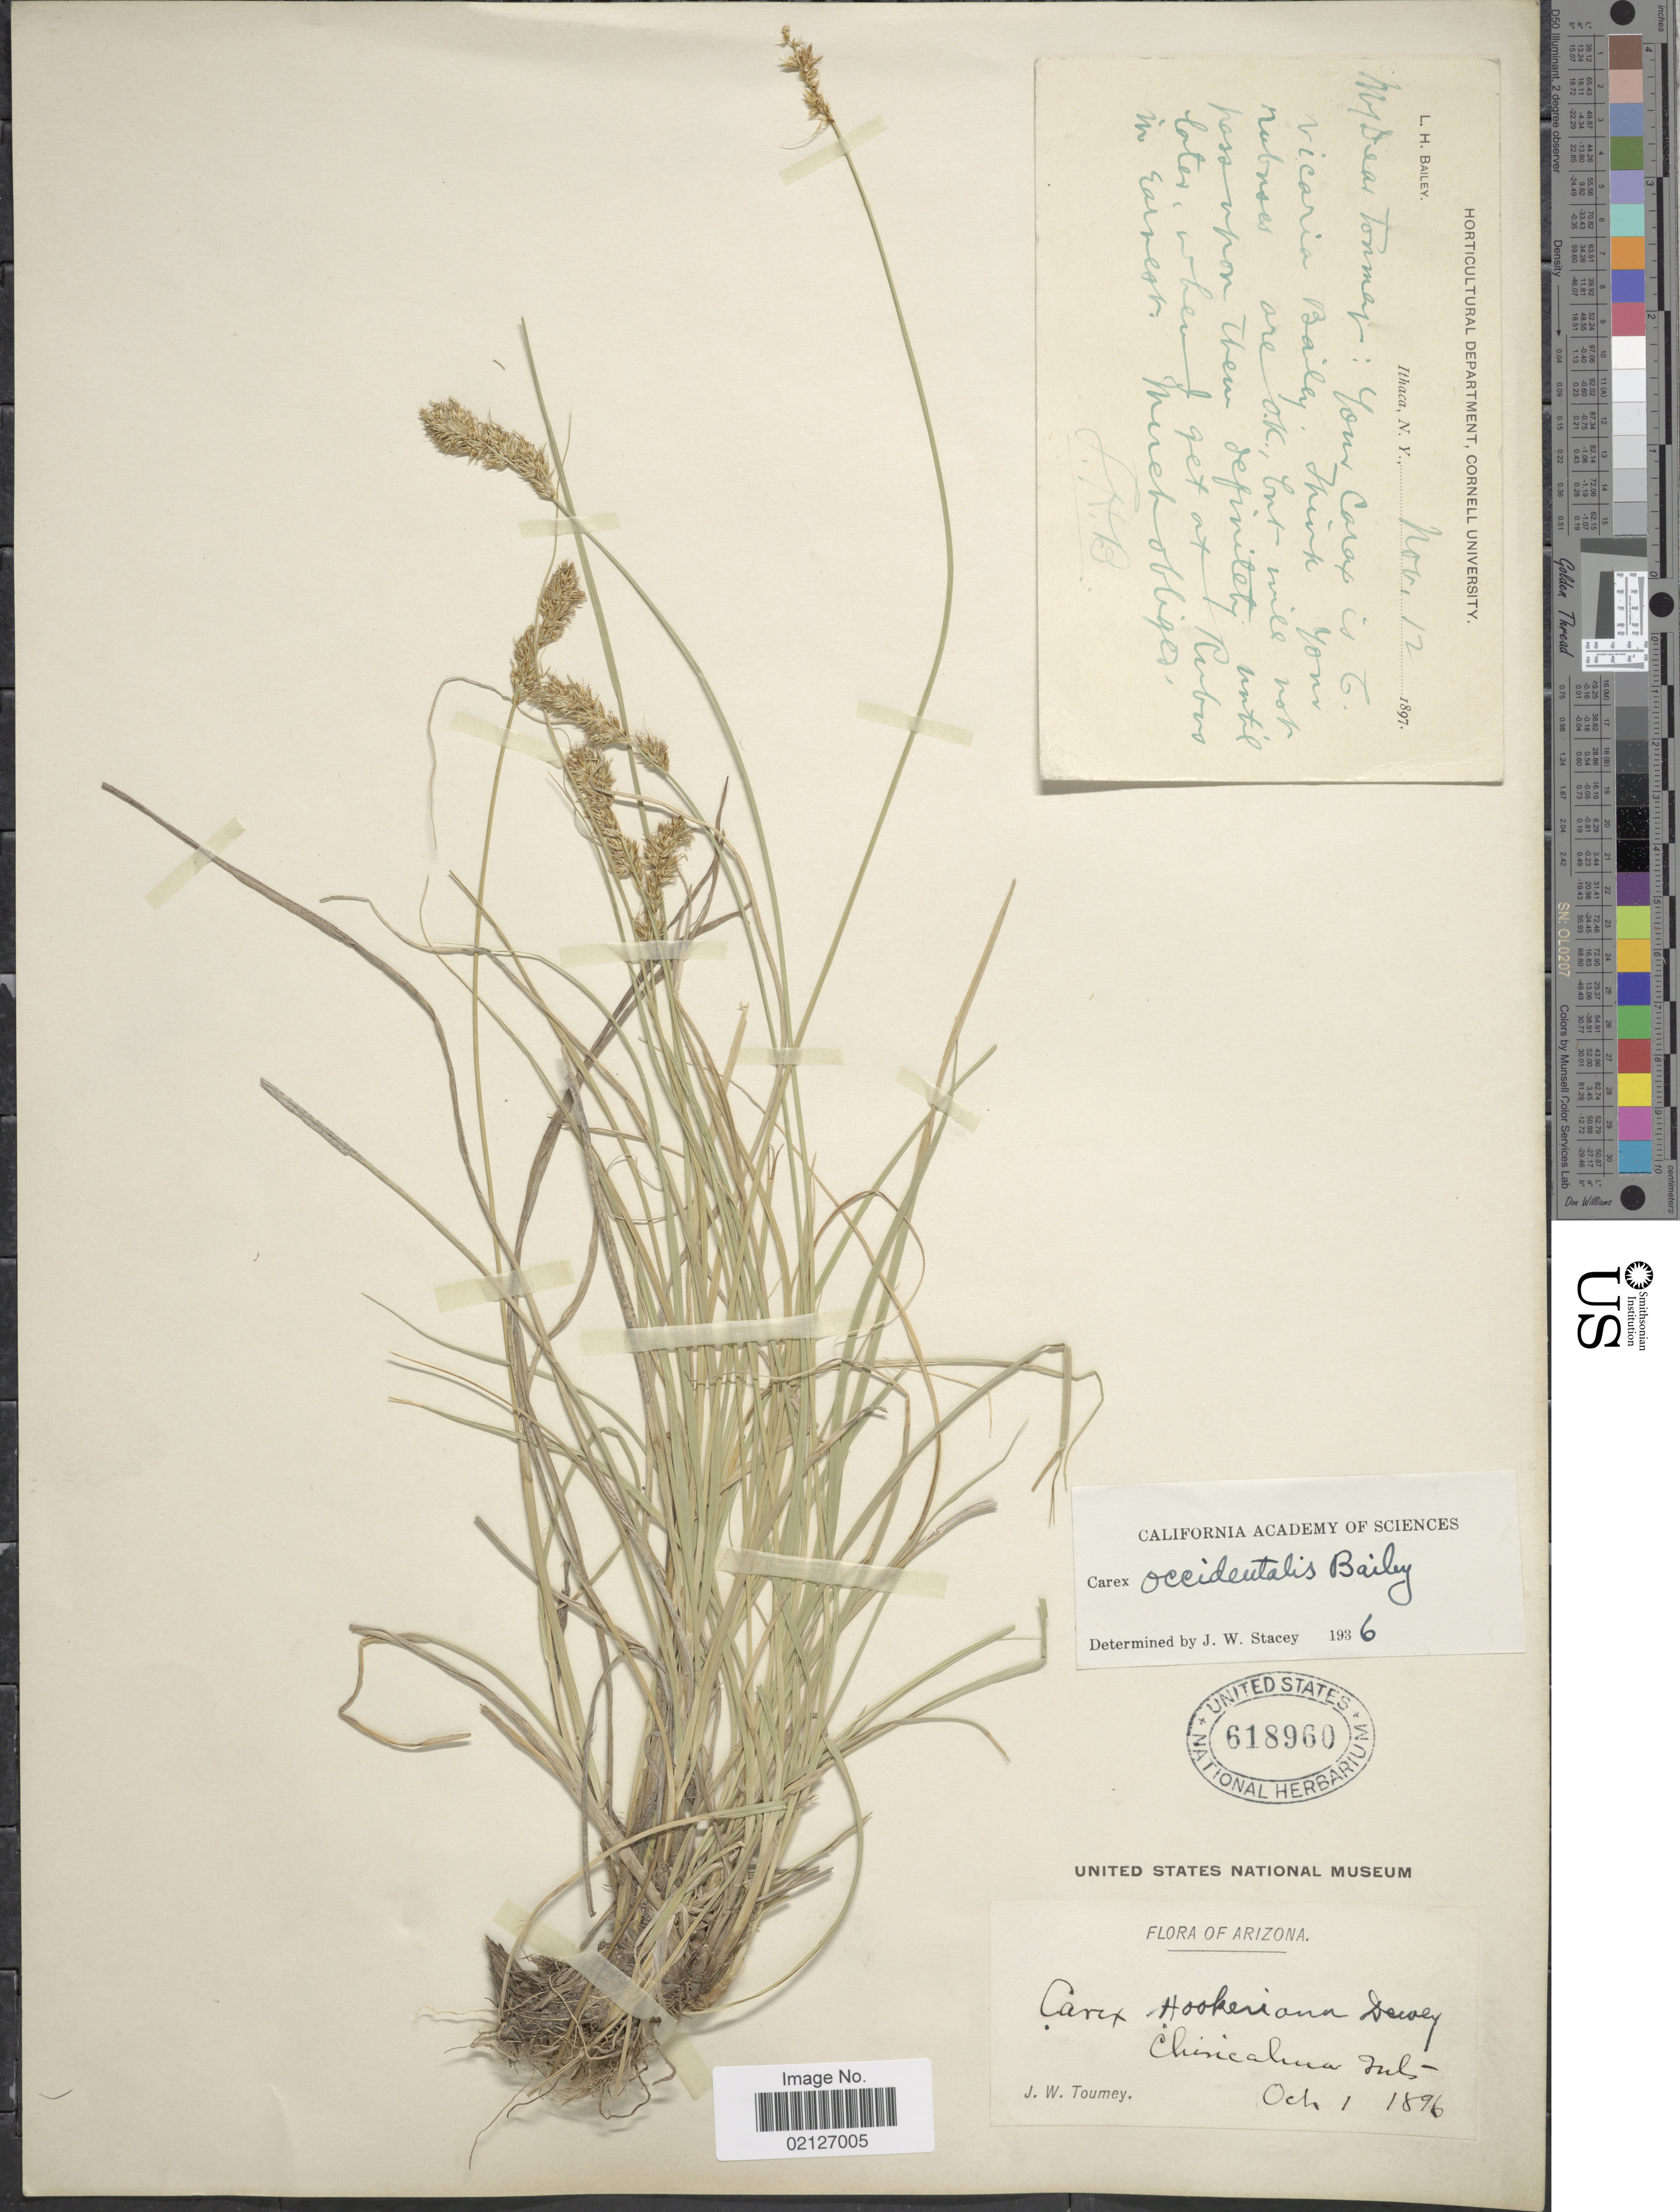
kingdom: Plantae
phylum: Tracheophyta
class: Liliopsida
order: Poales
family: Cyperaceae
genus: Carex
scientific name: Carex occidentalis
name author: L.H. Bailey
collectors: J. W. Toumey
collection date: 1896-10-01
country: United States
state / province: Arizona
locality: Chiricahua Mts.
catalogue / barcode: US 618960